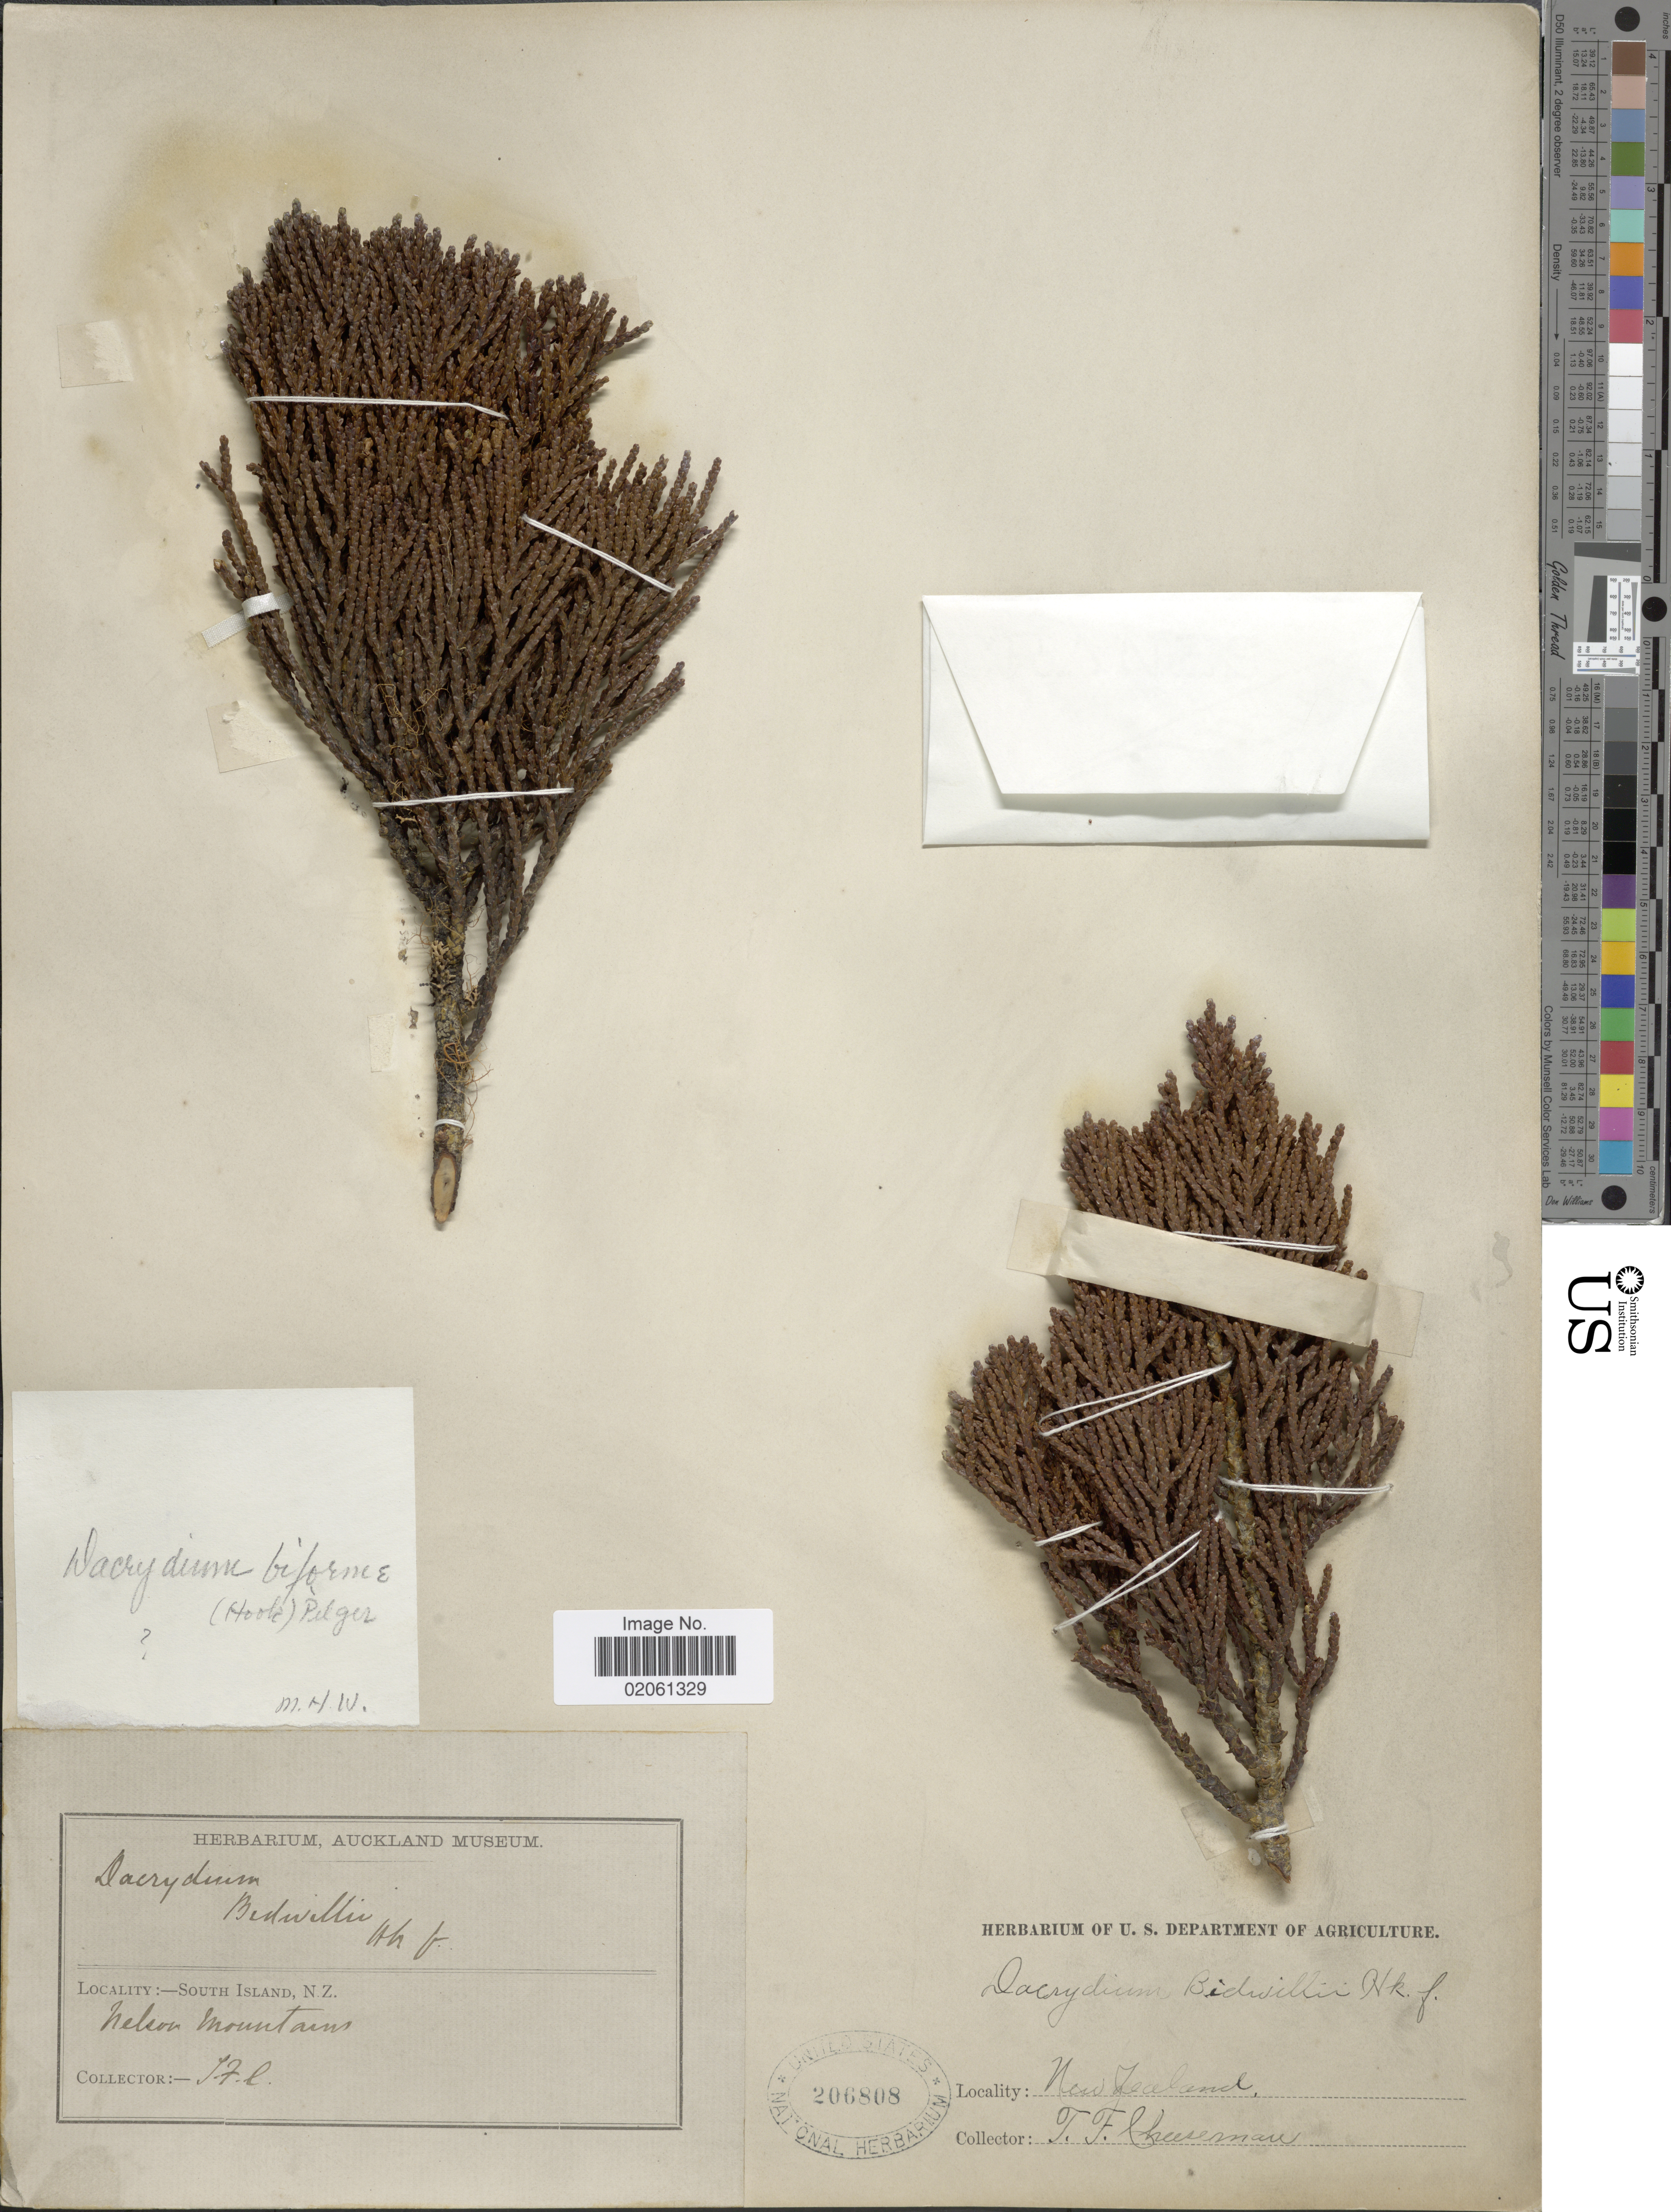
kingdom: Plantae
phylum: Tracheophyta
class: Pinopsida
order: Pinales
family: Podocarpaceae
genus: Dacrydium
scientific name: Dacrydium biforme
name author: Pilg.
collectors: T. F. Cheeseman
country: New Zealand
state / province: Nelson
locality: South Island. Nelson Mountains.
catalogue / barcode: US 206808